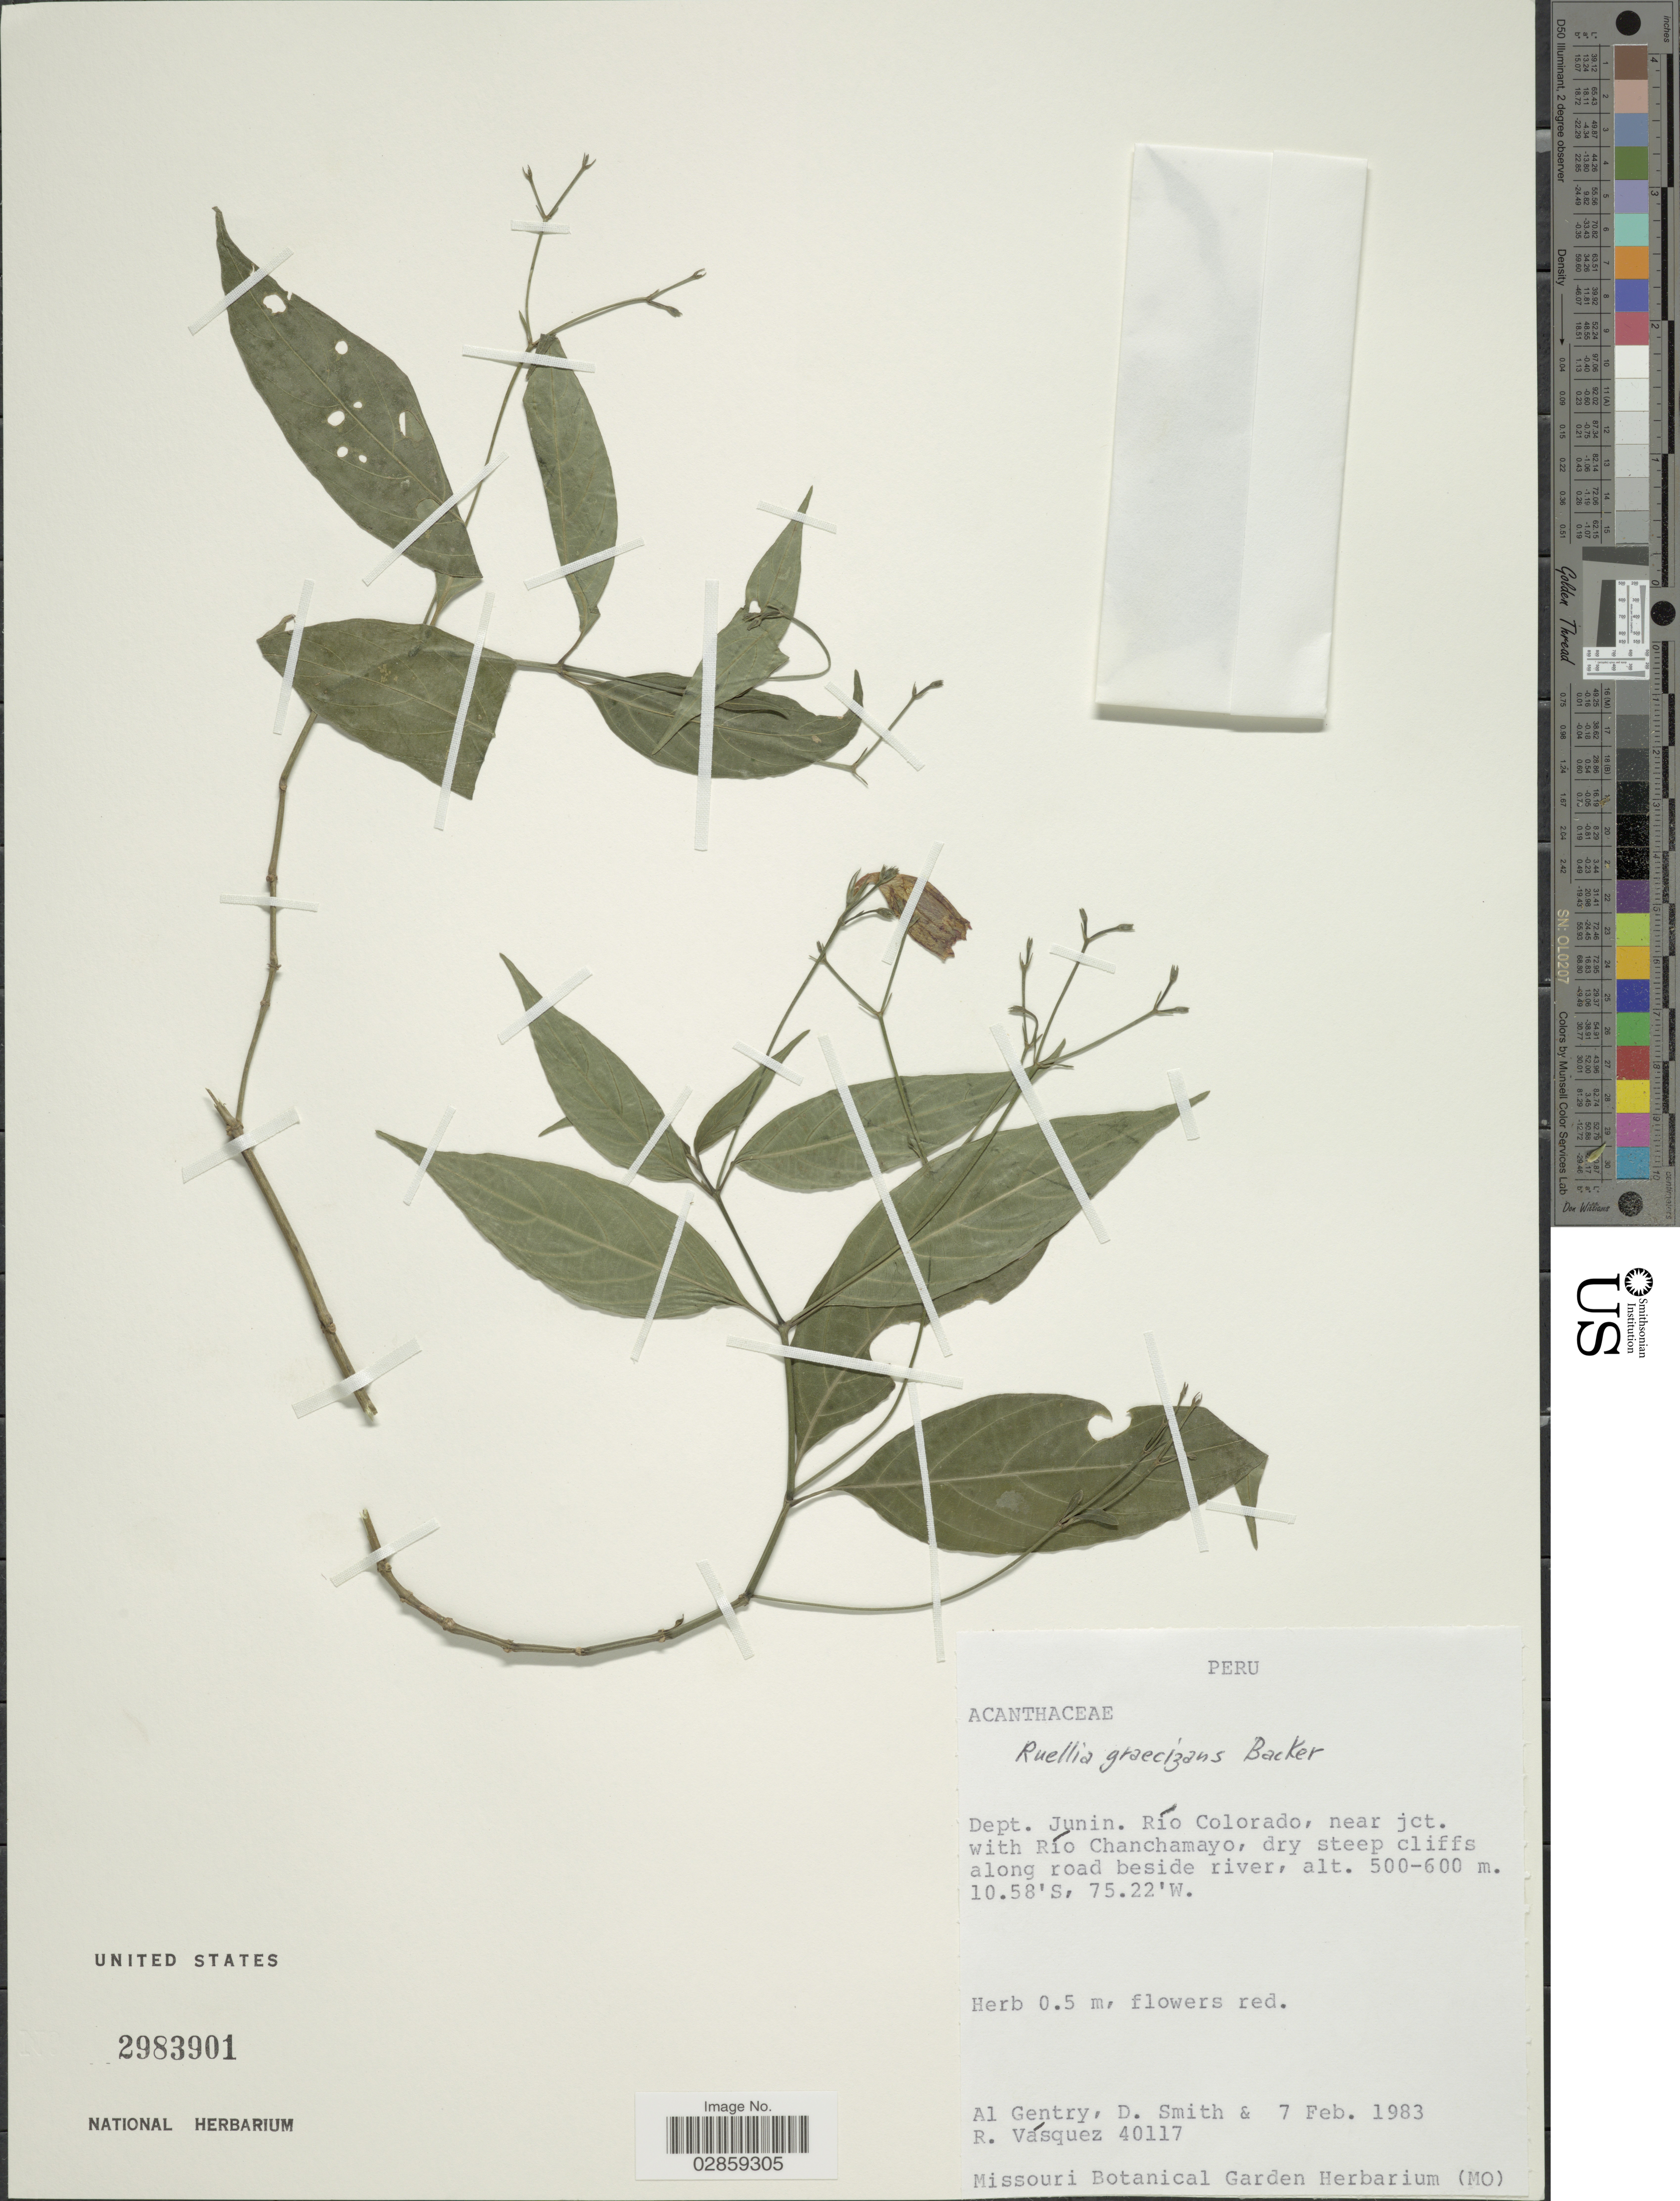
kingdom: Plantae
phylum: Tracheophyta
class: Magnoliopsida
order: Lamiales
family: Acanthaceae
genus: Ruellia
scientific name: Ruellia brevifolia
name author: (Pohl) C. Ezcurra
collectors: A. H. Gentry, D. Smith & R. Vásquez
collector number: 40117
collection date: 1983-02-07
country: Peru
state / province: Junín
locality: Dept. Junin. Río Colorado, near jct. with Río Chachamayo.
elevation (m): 500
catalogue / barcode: US 2983901